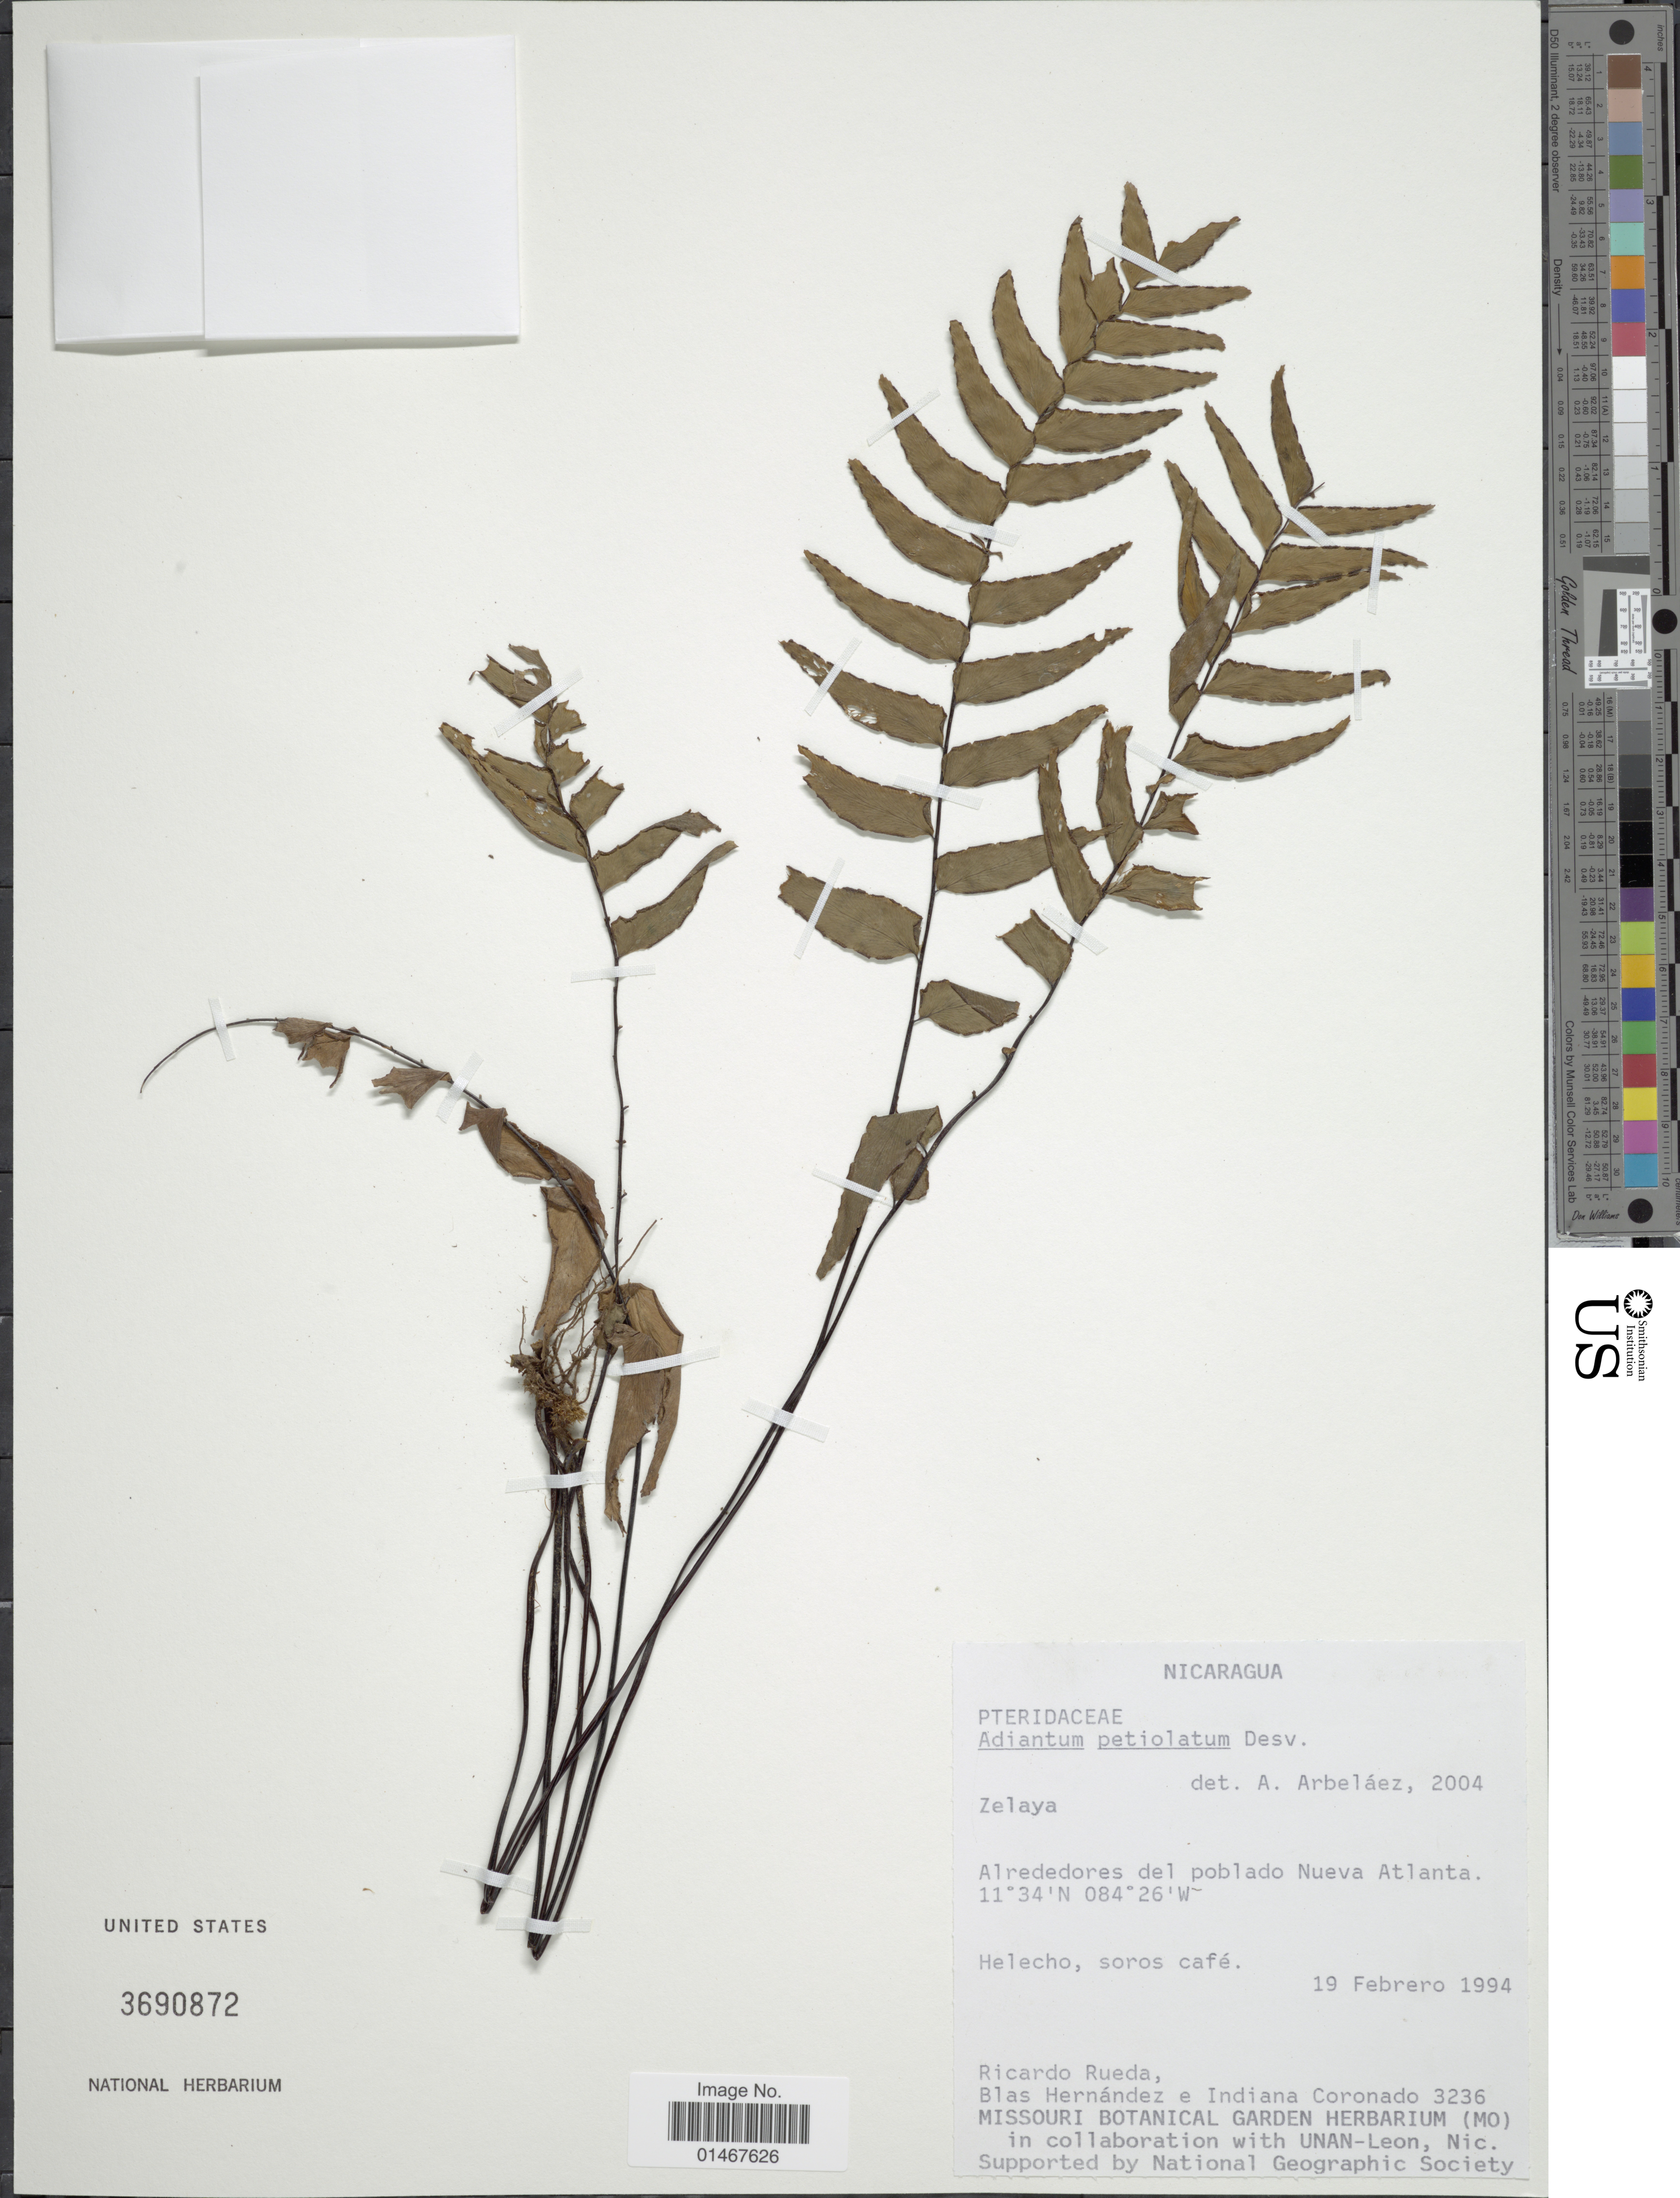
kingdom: Plantae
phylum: Tracheophyta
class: Polypodiopsida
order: Polypodiales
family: Pteridaceae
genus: Adiantum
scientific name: Adiantum petiolatum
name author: Desv.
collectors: R. Rueda, B. Hernández & I. Coronado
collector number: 3236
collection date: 1994-02-19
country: Nicaragua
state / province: Atlantico Norte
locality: Zelaya,Alrededores del poblado Nueva Atlanta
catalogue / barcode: US 3690872